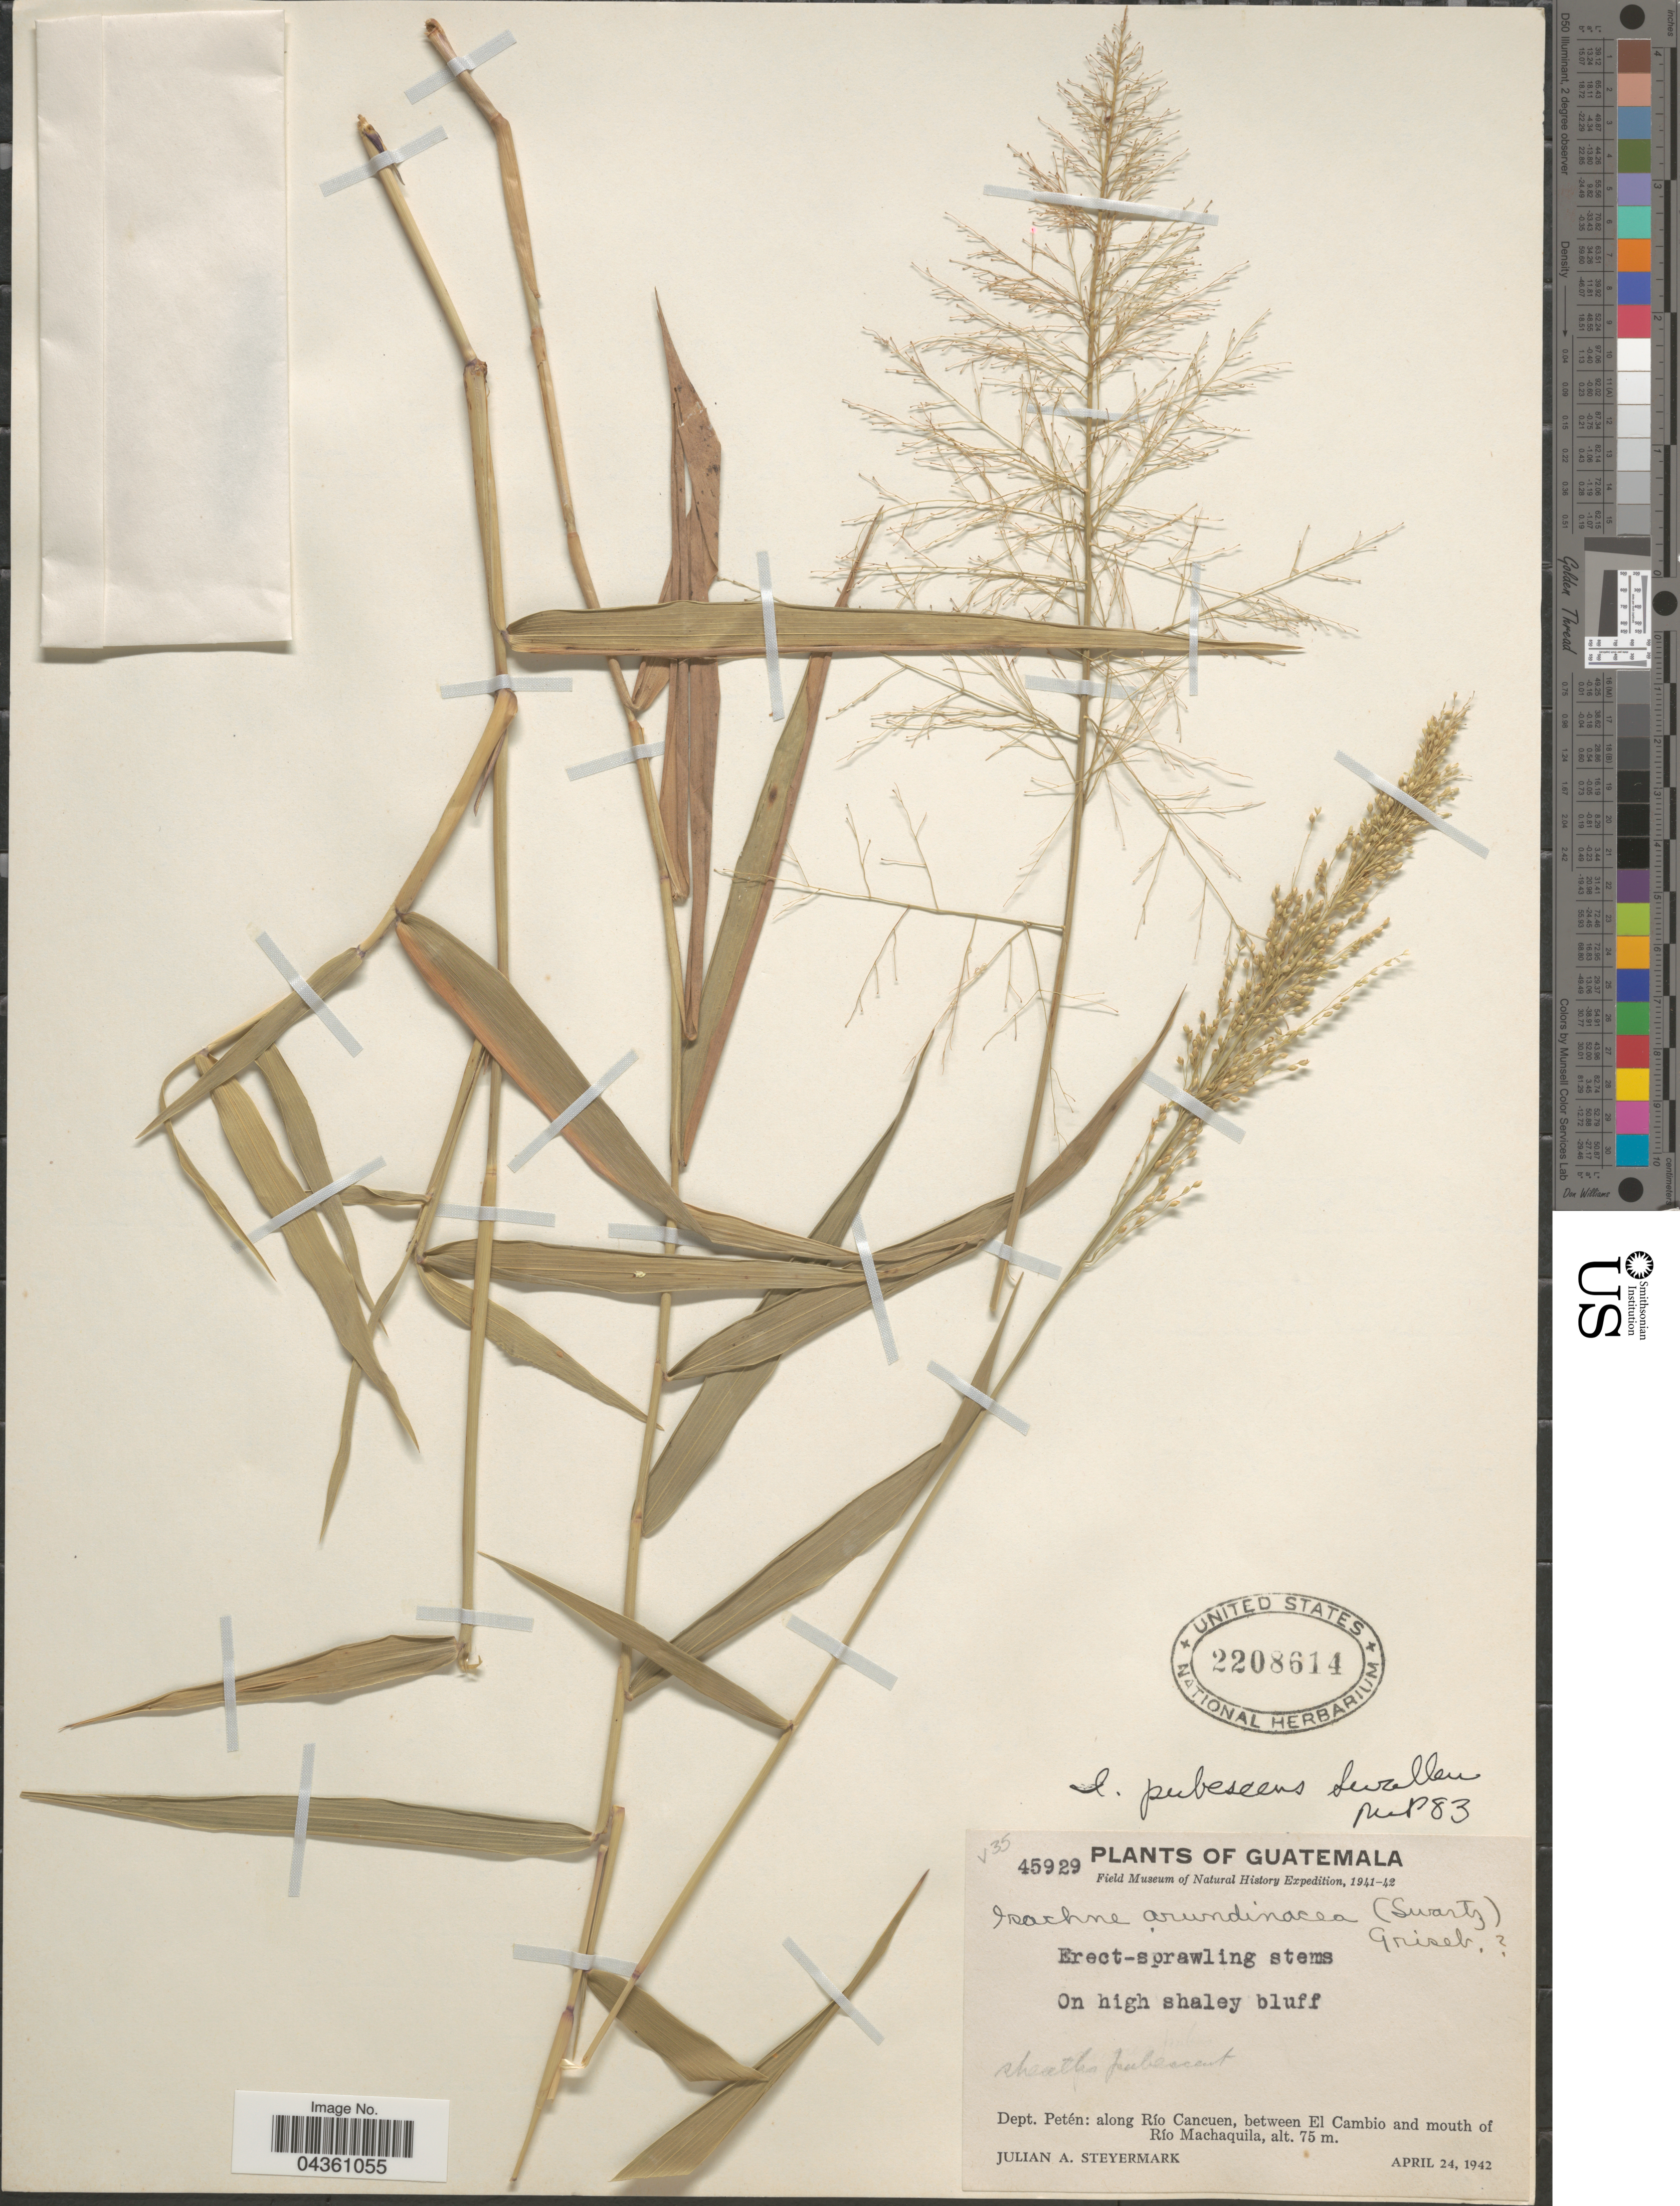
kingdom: Plantae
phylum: Tracheophyta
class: Liliopsida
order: Poales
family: Poaceae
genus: Isachne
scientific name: Isachne pubescens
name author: Swallen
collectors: J. Steyermark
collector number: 45929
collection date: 1942-04-24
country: Guatemala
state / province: El Peten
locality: Field Museum of Natural History Expedition, 1941-42. Dept. Petén: along Río Cancuen, between El Cambio and mouth of Río Machaquila.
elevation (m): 75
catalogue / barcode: US 2208614